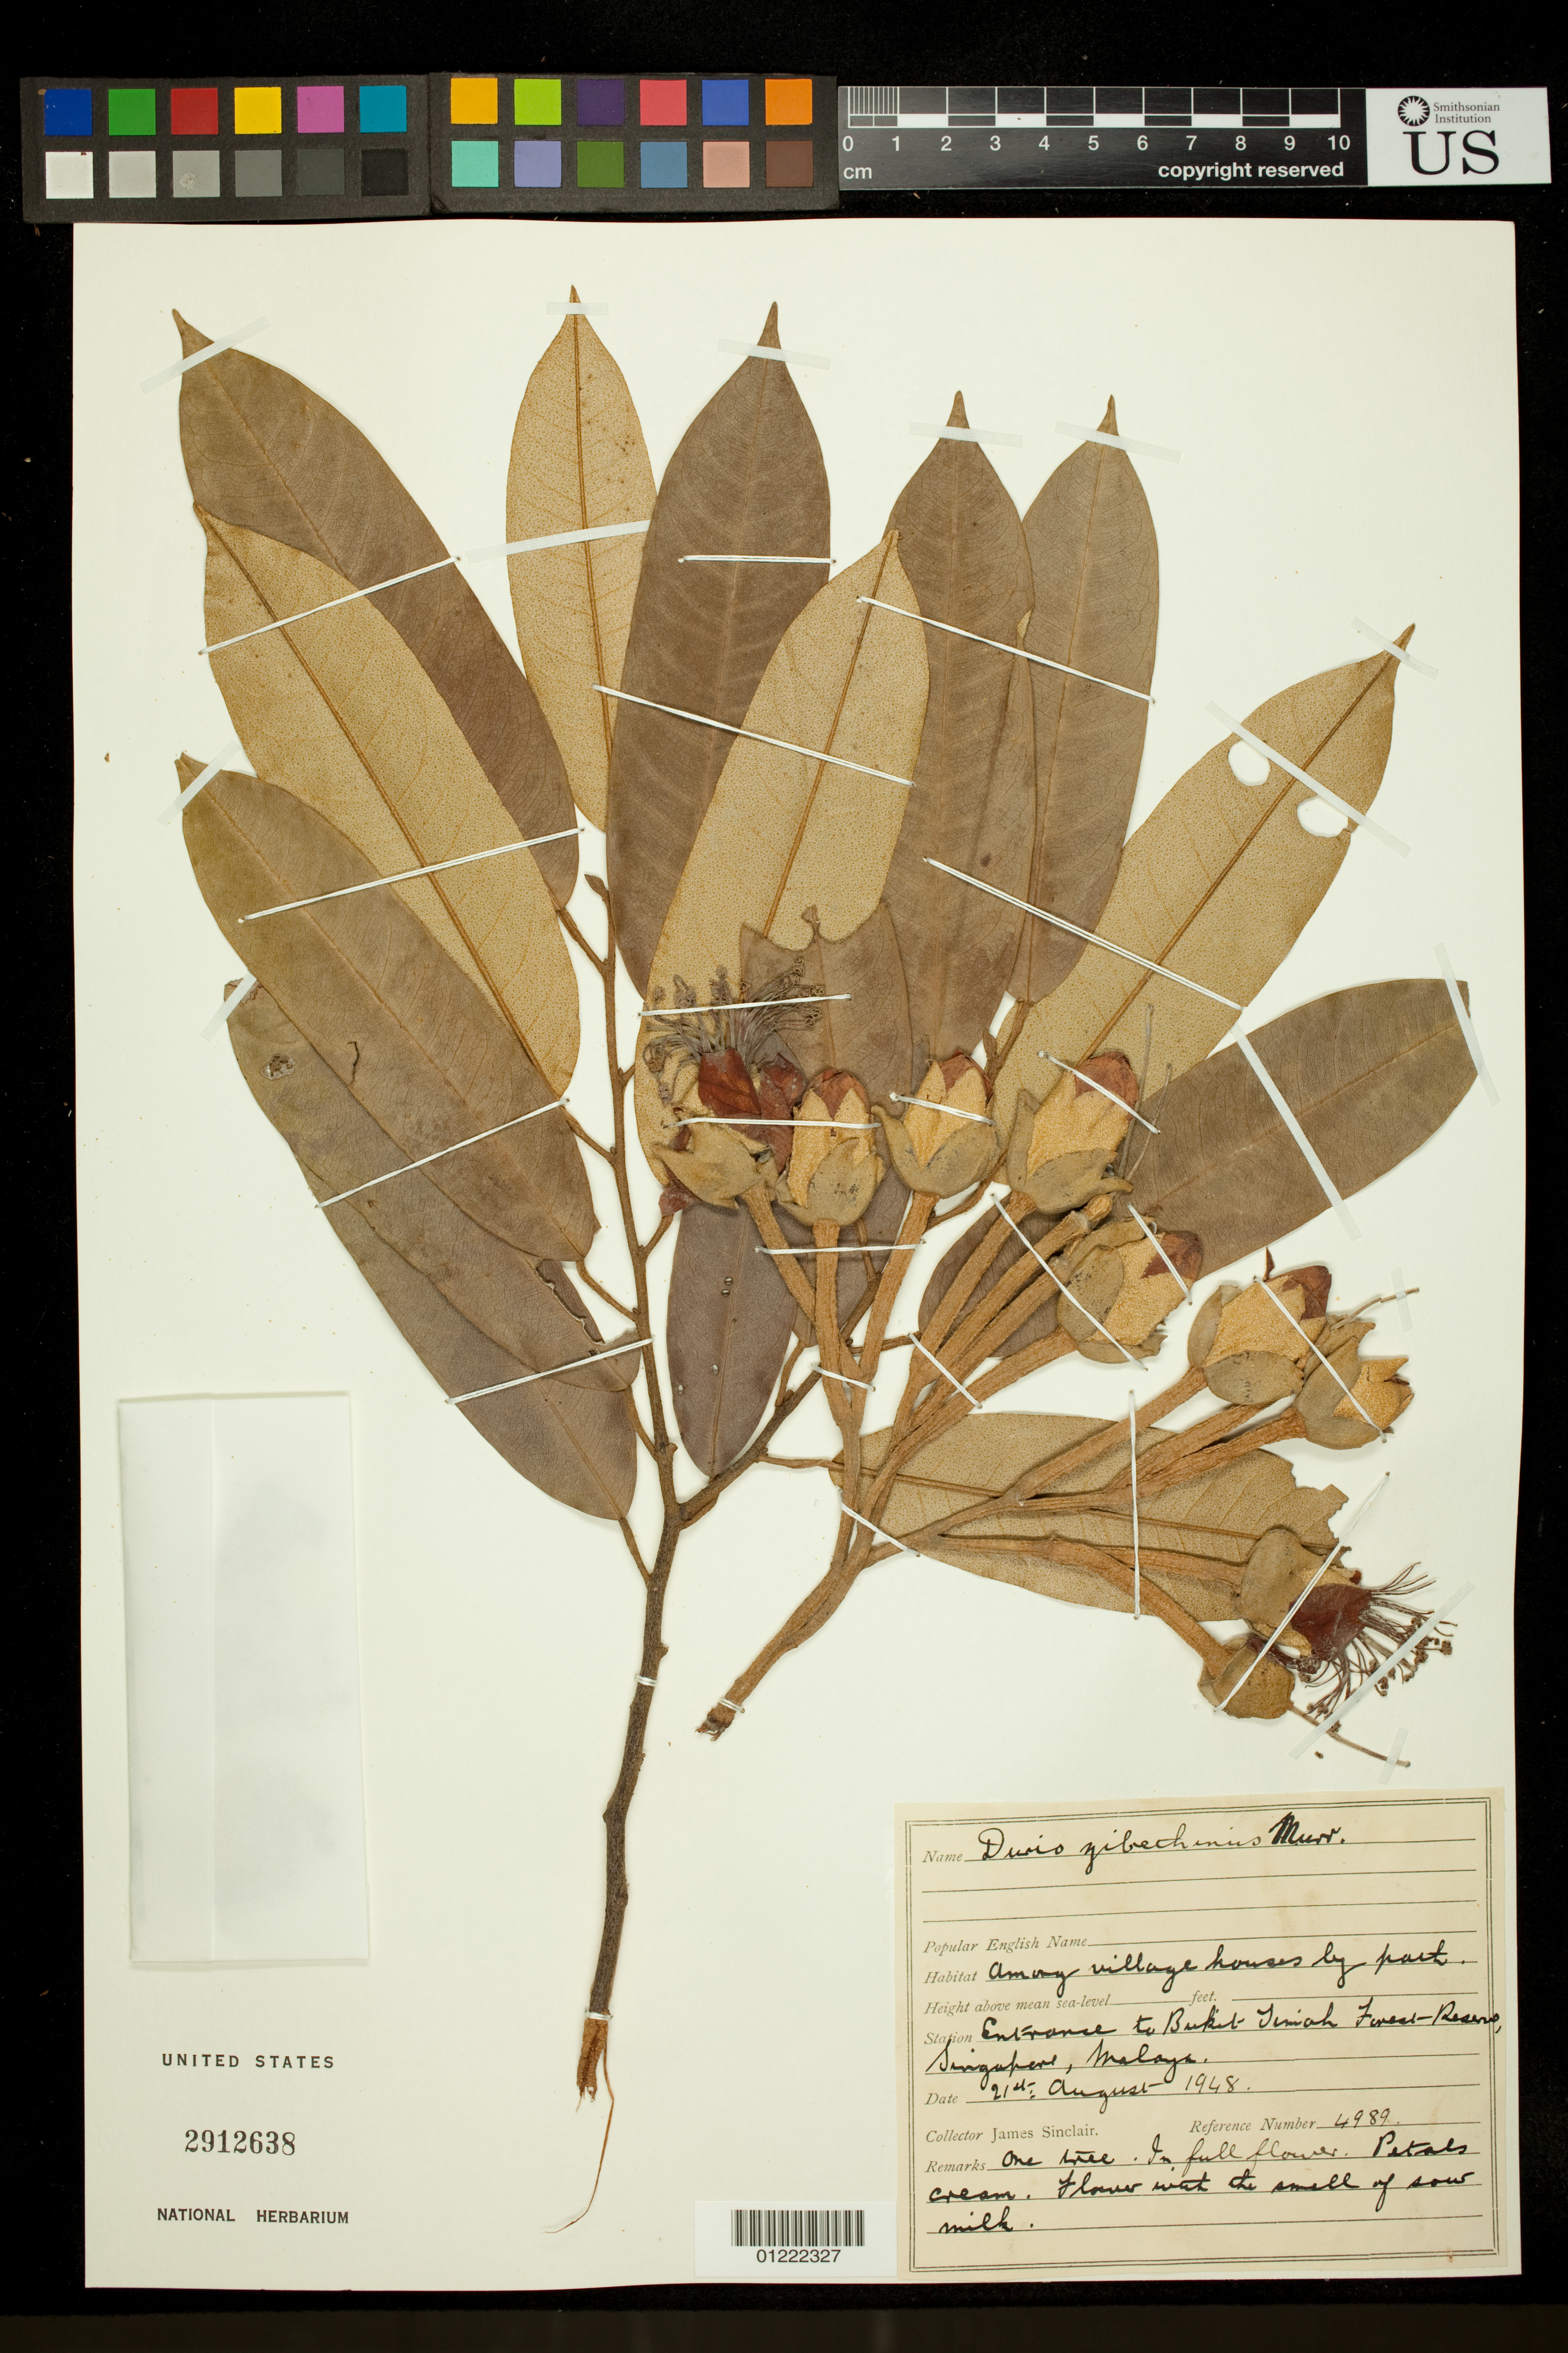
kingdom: Plantae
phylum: Tracheophyta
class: Magnoliopsida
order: Malvales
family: Malvaceae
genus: Durio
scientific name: Durio zibethinus Moon, nom. illeg.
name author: Moon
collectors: J. Sinclair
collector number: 4989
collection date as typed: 8/21/1948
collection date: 1948-08-21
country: Singapore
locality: Entrance to Bukit-Timah Nature reserve. Among village houses.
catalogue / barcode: US 2912638